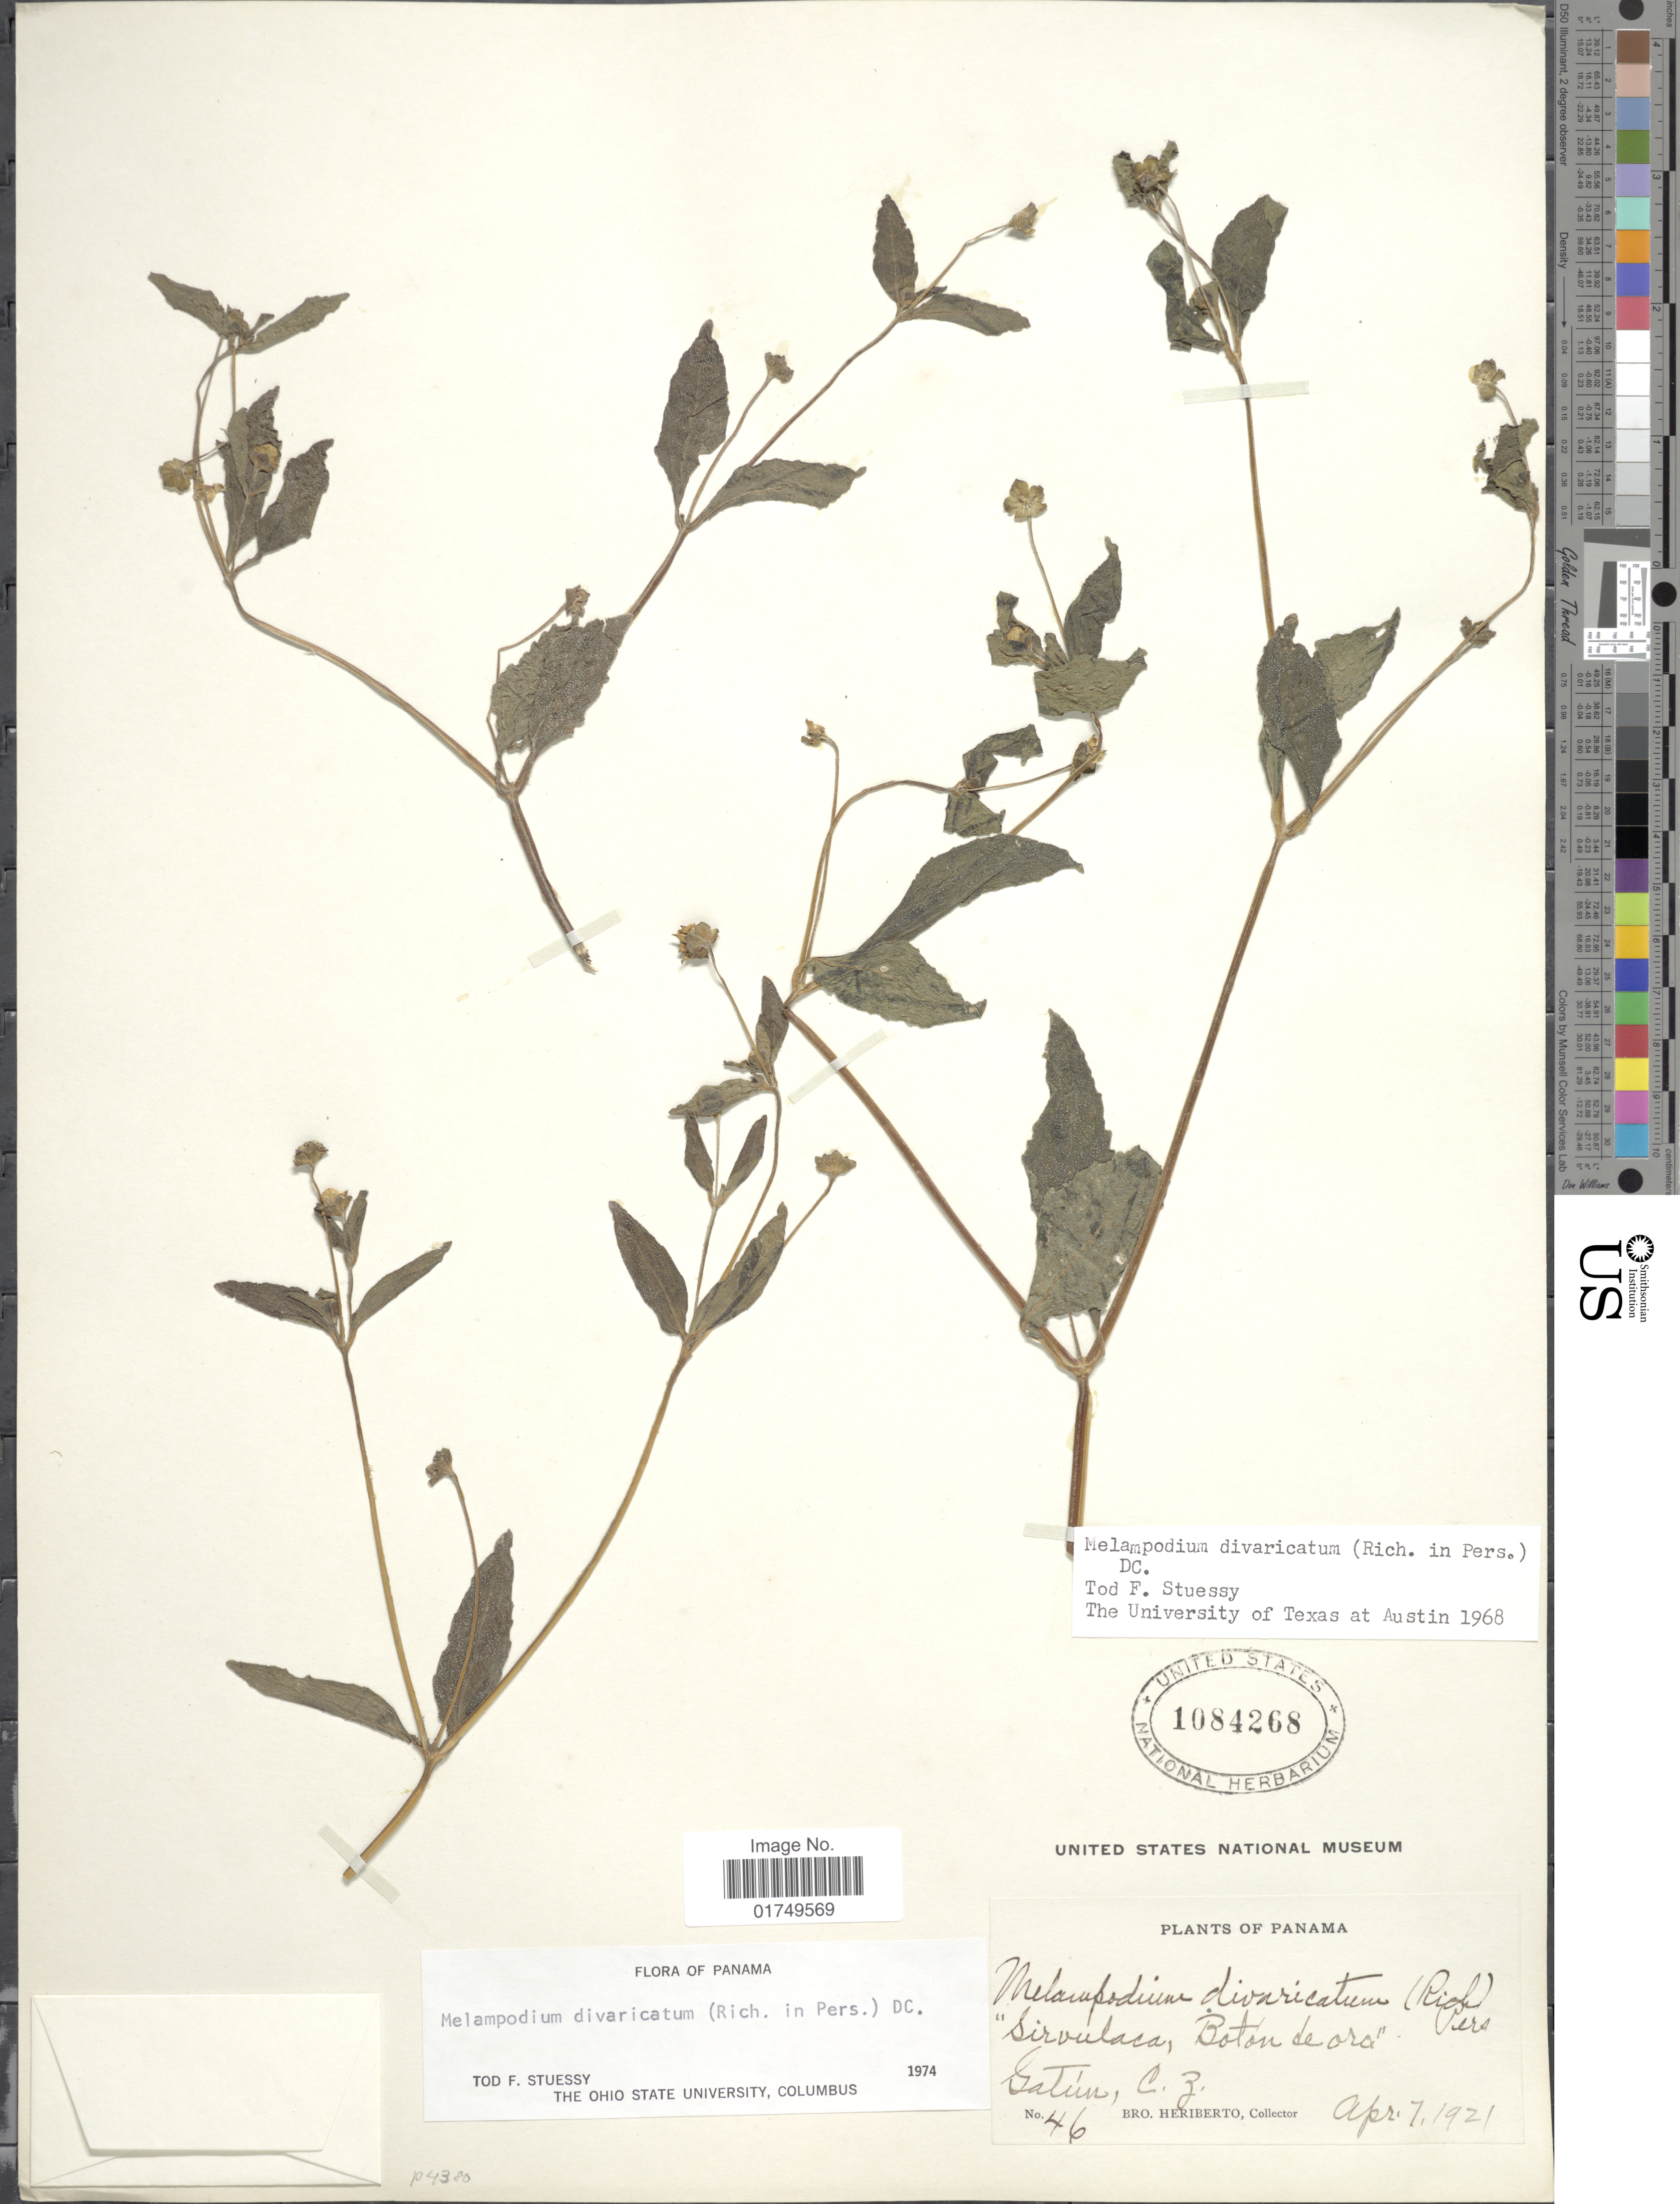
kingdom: Plantae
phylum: Tracheophyta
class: Magnoliopsida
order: Asterales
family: Asteraceae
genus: Melampodium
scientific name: Melampodium divaricatum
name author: (Rich.) DC.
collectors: B. Heriberto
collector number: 46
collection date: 1921-04-07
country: Panama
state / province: Colón / Panamá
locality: Gatun, C.Z.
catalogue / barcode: US 1084268